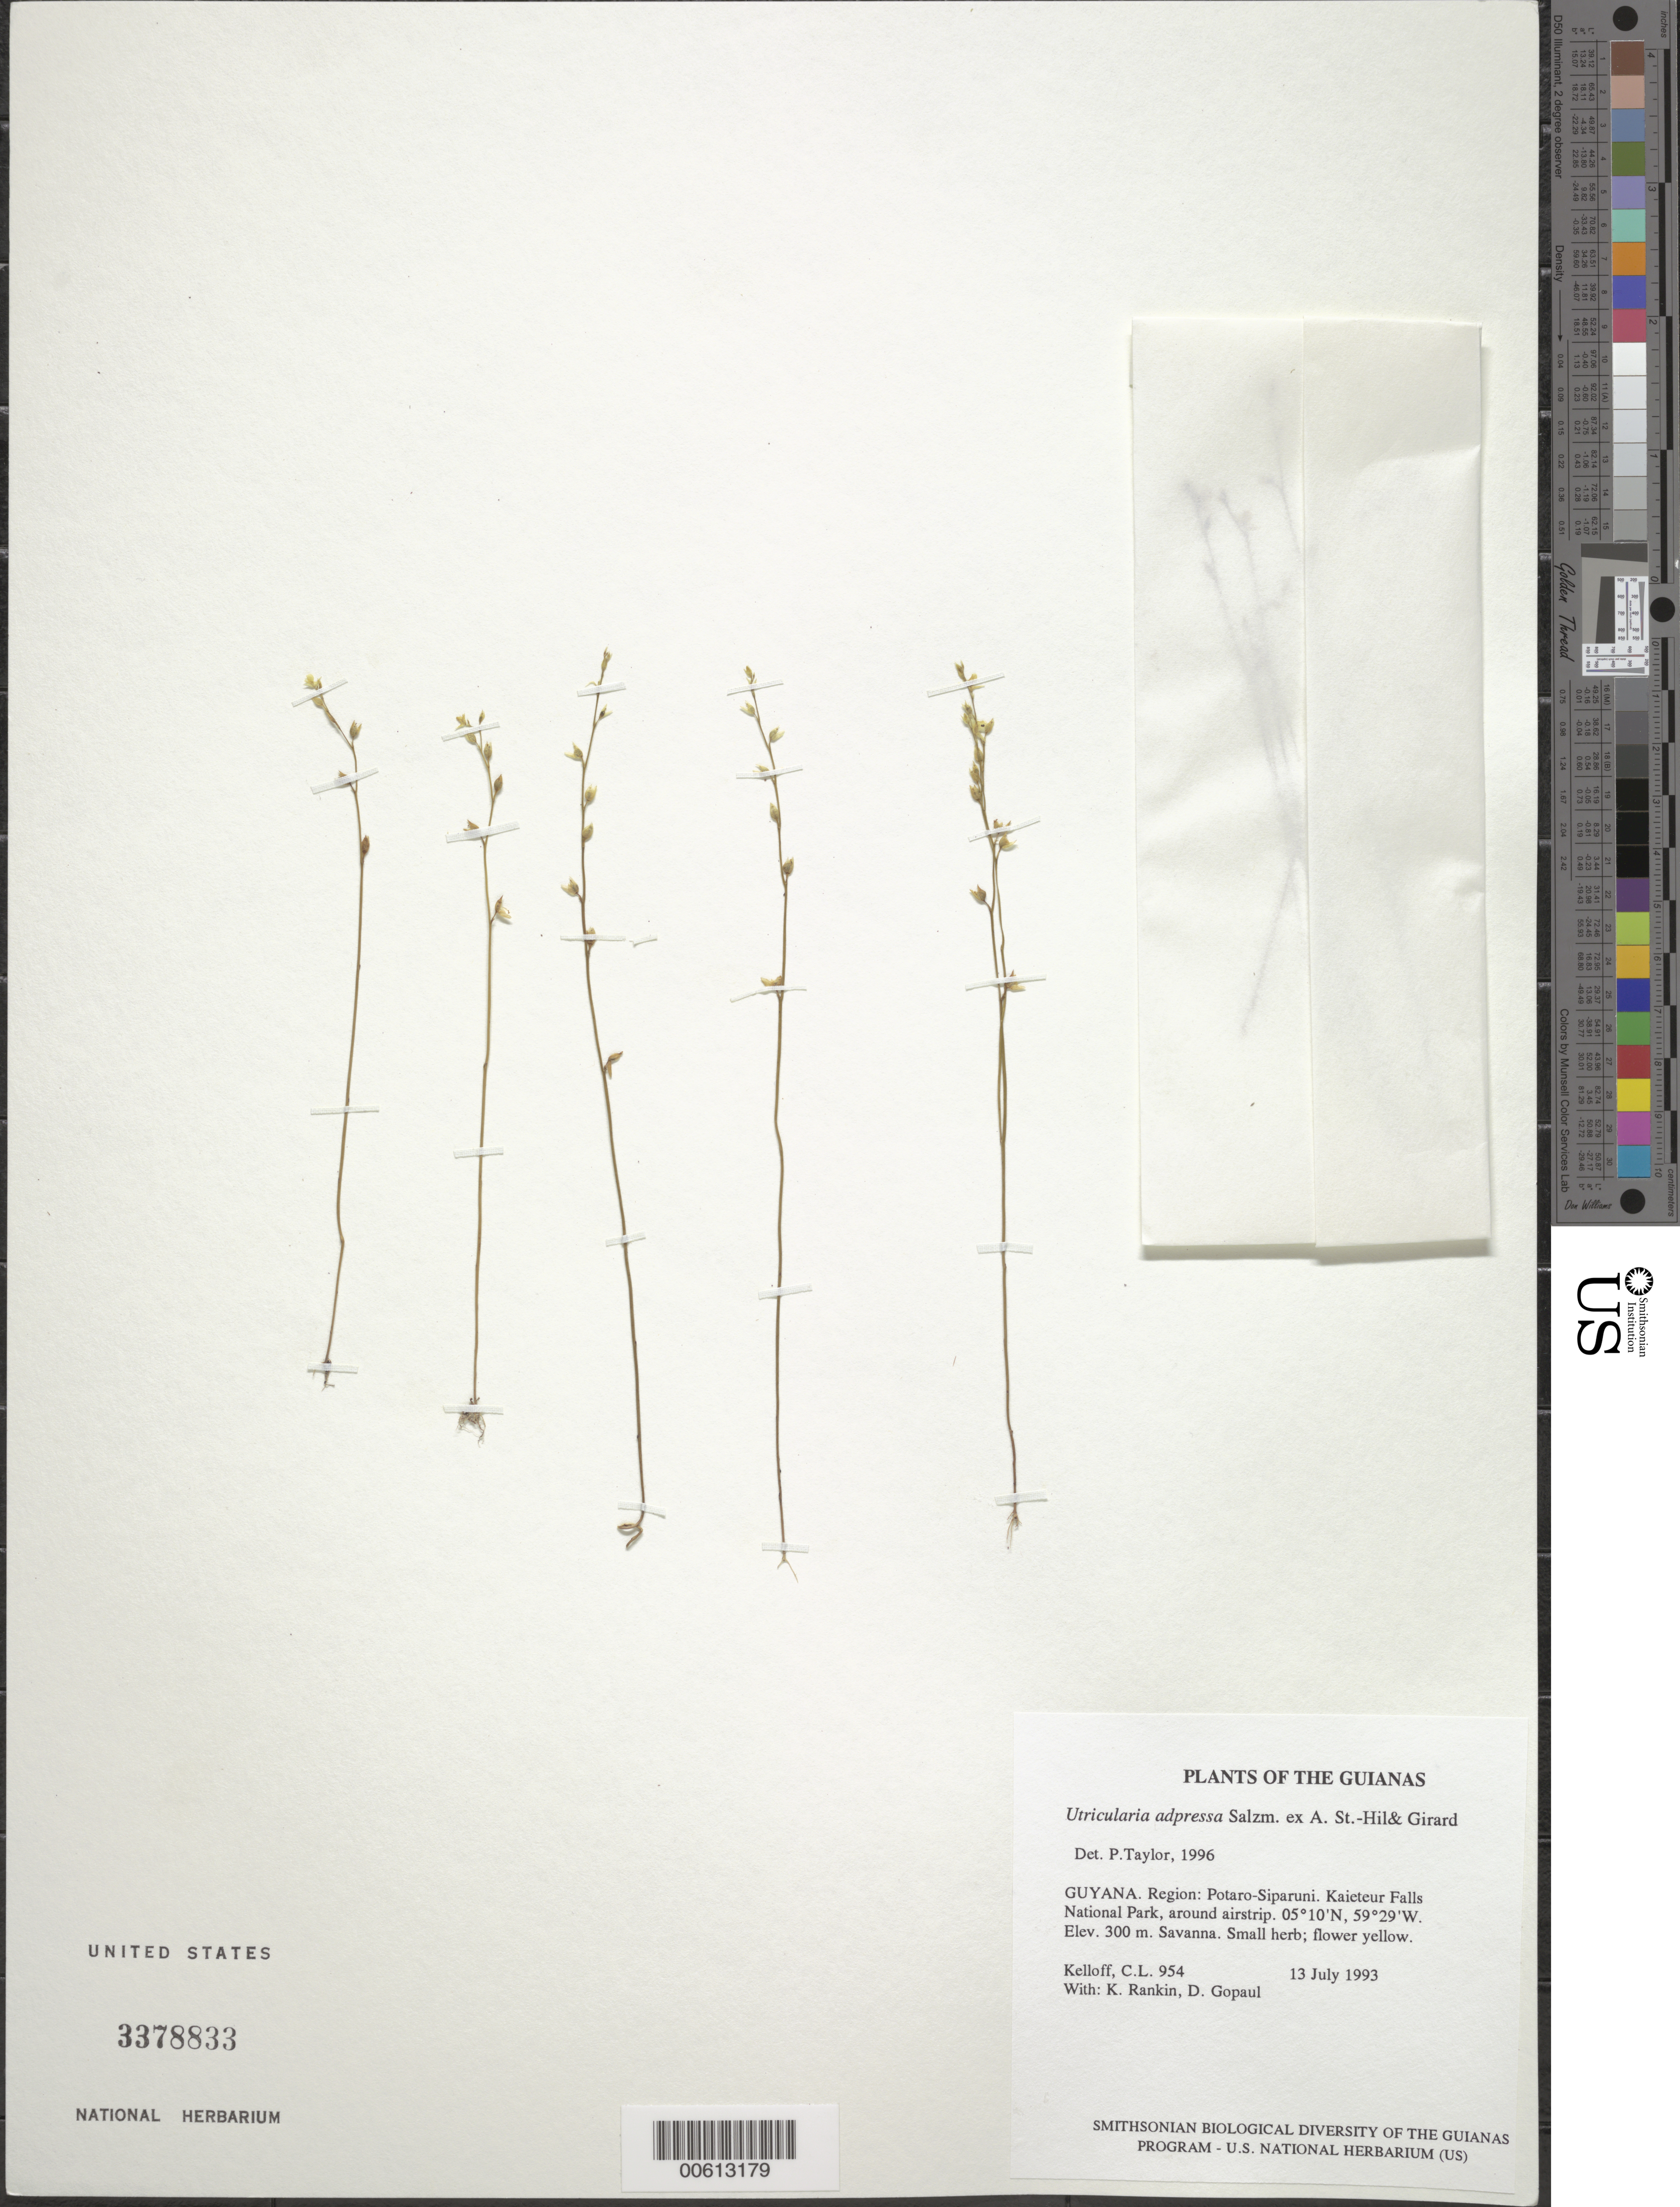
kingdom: Plantae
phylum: Tracheophyta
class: Magnoliopsida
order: Lamiales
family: Lentibulariaceae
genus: Utricularia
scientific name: Utricularia adpressa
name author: Salzm. ex A. St.-Hil. & Girard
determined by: Taylor, P.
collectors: C. L. Kelloff, K. Rankin & D. Gopaul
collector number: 954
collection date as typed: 13 July 1993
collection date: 1993-07-13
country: Guyana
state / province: Potaro-Siparuni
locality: Kaieteur Falls National Park, around airstrip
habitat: Savanna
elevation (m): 300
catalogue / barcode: US 3378833